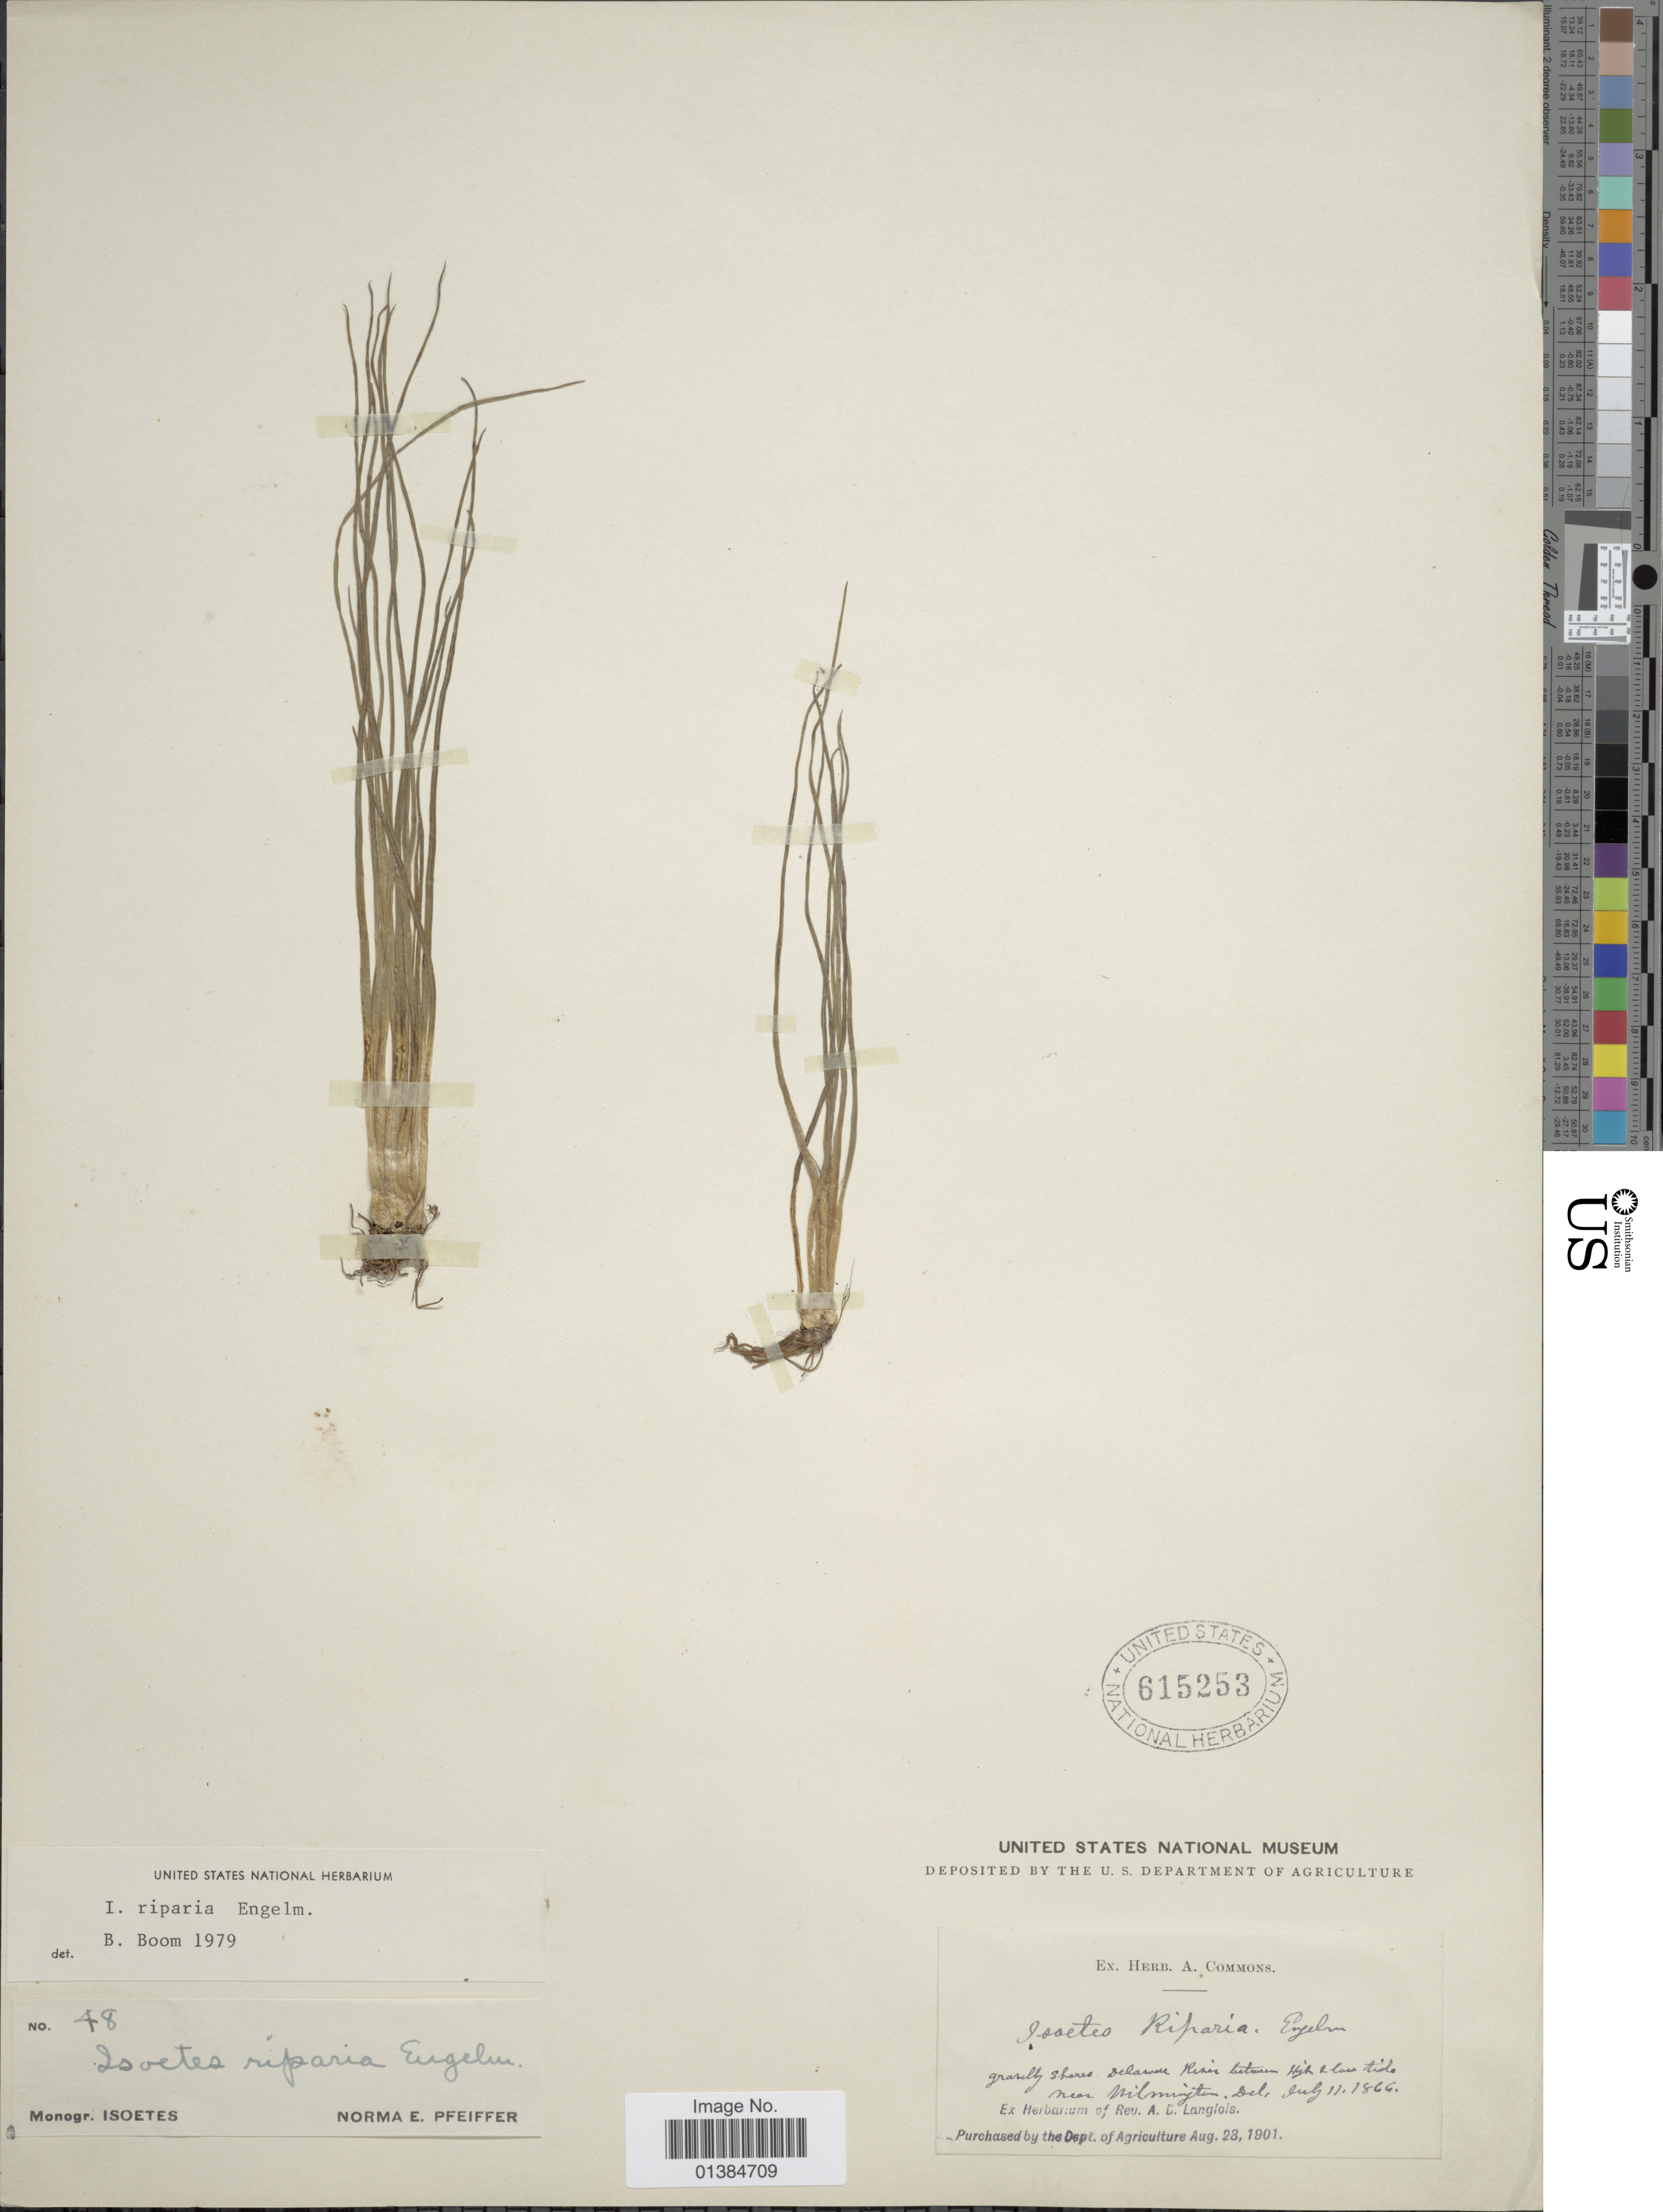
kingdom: Plantae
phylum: Tracheophyta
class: Lycopodiopsida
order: Isoetales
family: Isoetaceae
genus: Isoetes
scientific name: Isoetes riparia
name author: Engelm. ex A. Braun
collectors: ex herb. A. Commons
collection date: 1866-07-11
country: United States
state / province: Delaware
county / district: New Castle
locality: Gravelly shores Delaware River between high & low tide near Wilmington.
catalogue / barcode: US 615253